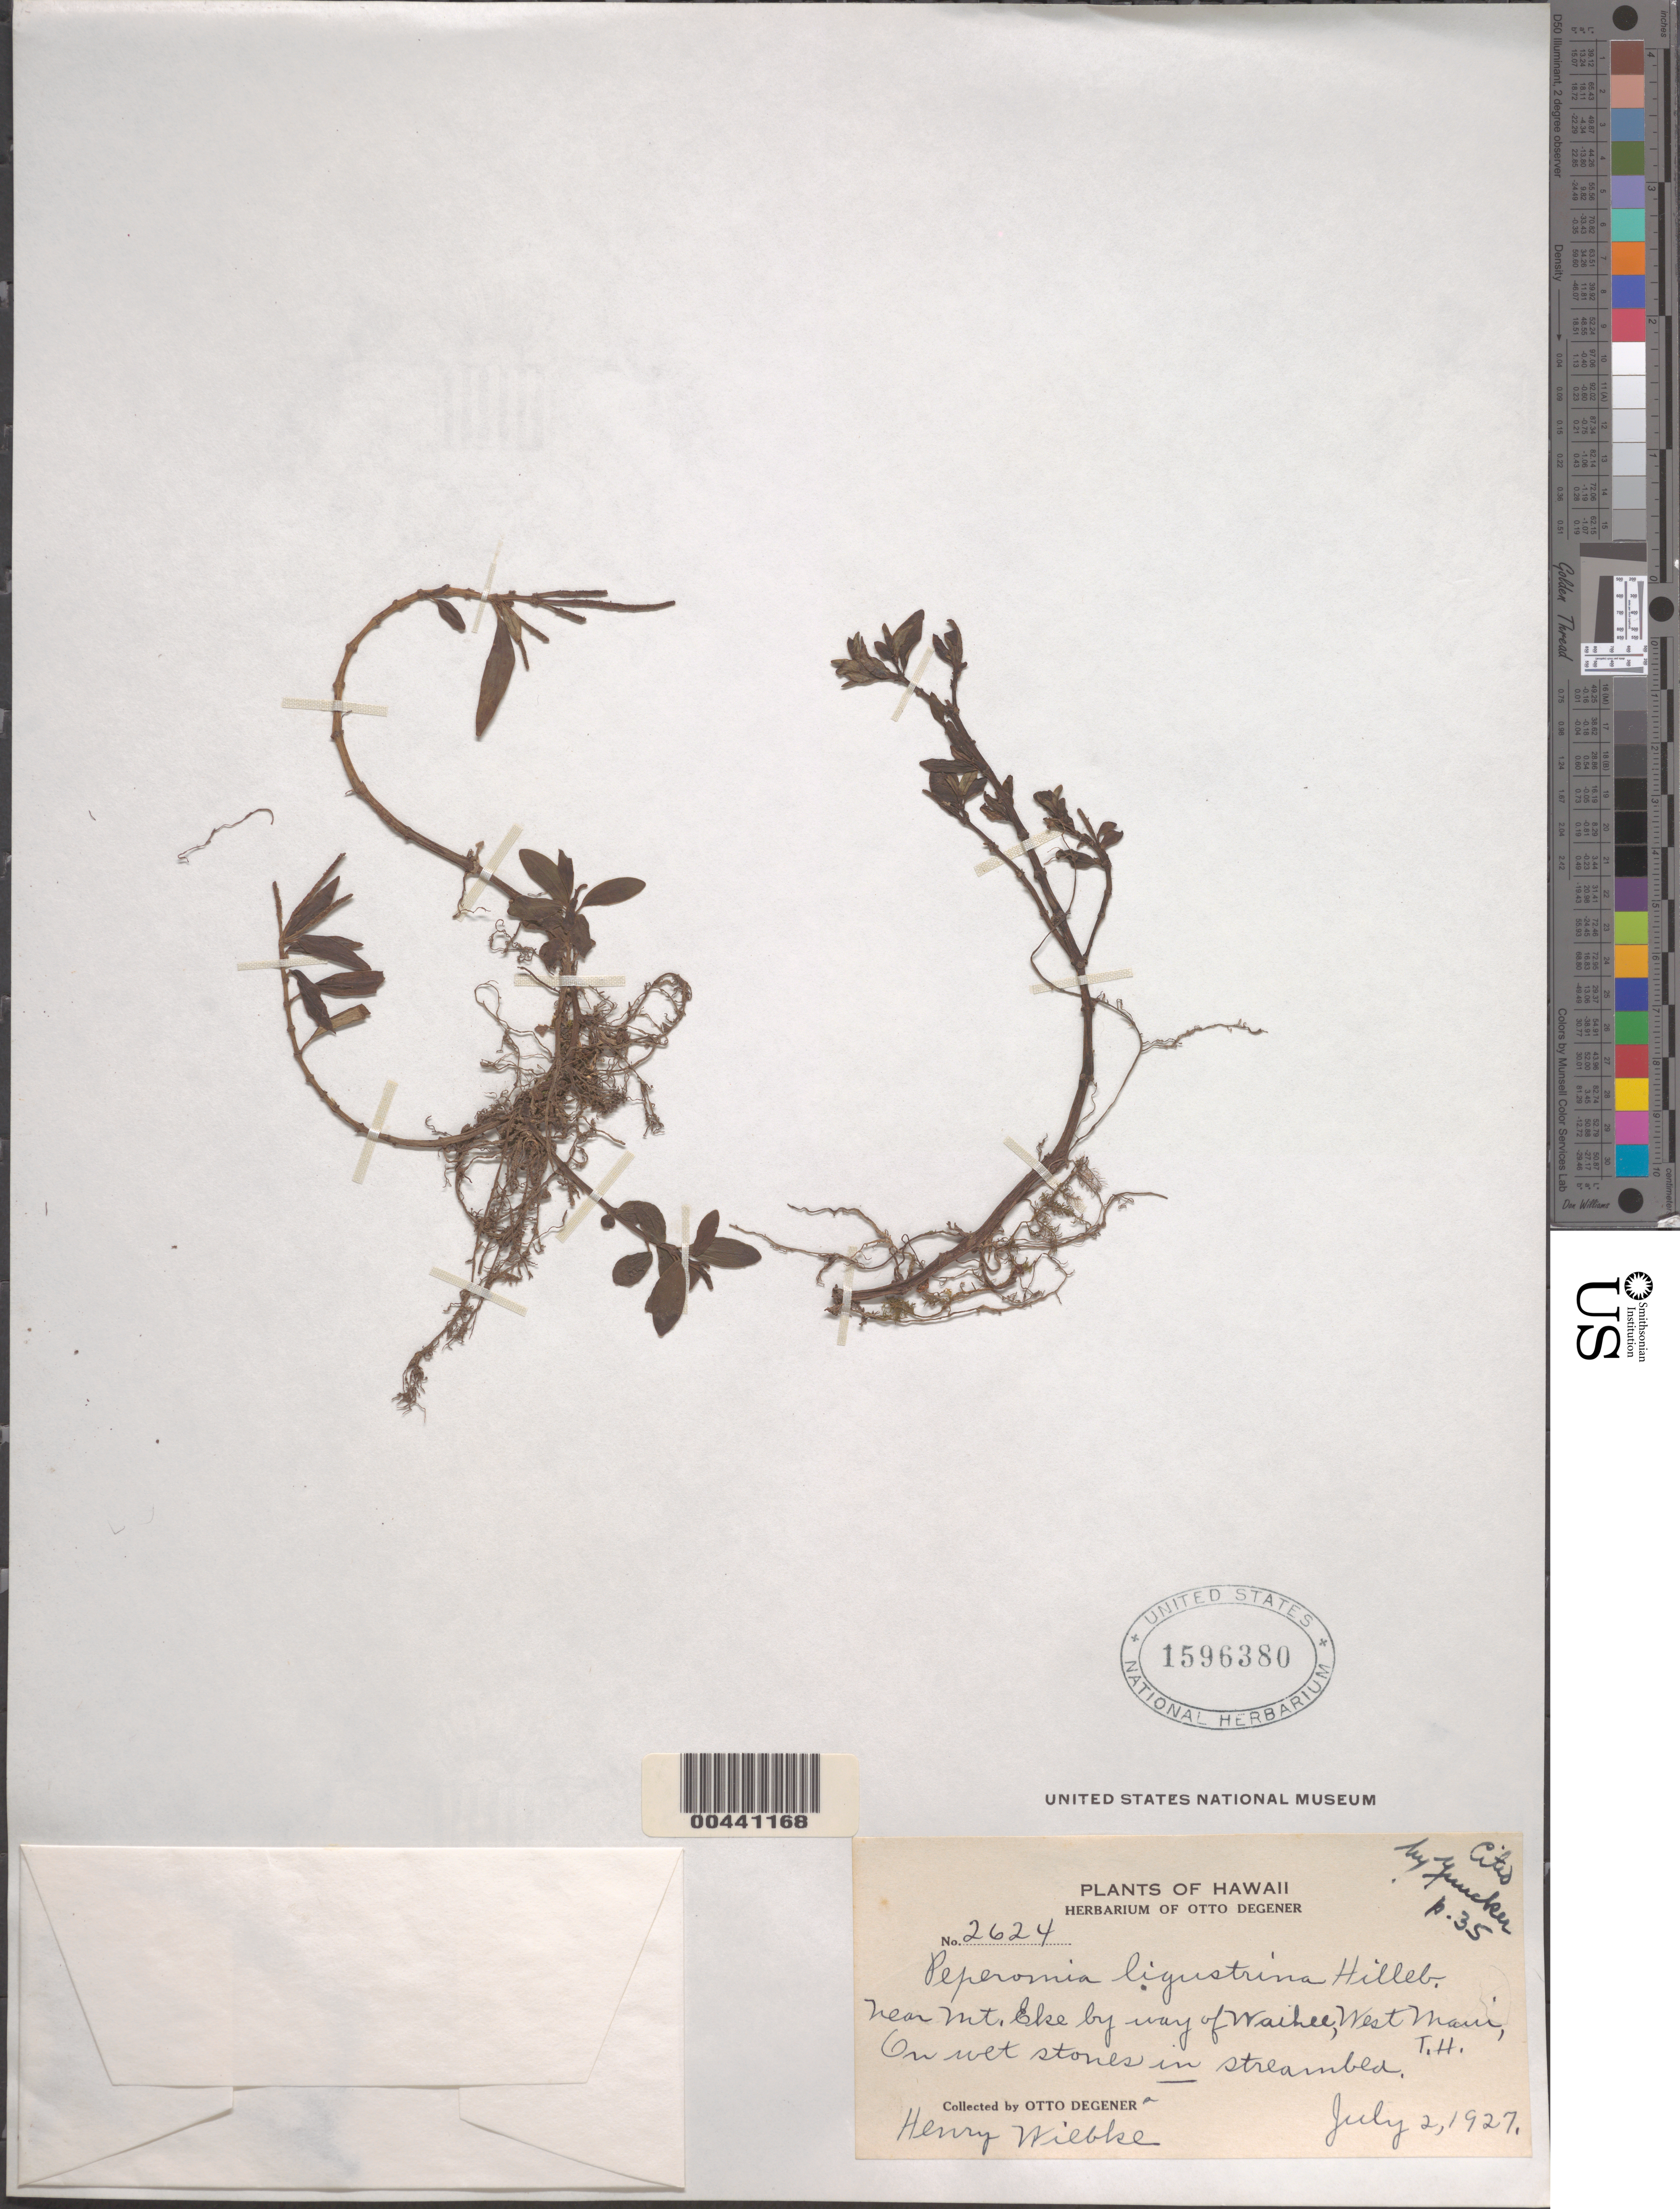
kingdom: Plantae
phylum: Tracheophyta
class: Magnoliopsida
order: Piperales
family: Piperaceae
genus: Peperomia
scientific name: Peperomia ligustrina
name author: Hillebr.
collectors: O. Degener & H. Wiebke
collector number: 2624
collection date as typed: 2 Jul 1927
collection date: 1927-07-02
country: United States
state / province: Hawaii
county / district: Maui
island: Maui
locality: Near Mt. Eke by way of Waihee, W Maui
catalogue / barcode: US 1596380